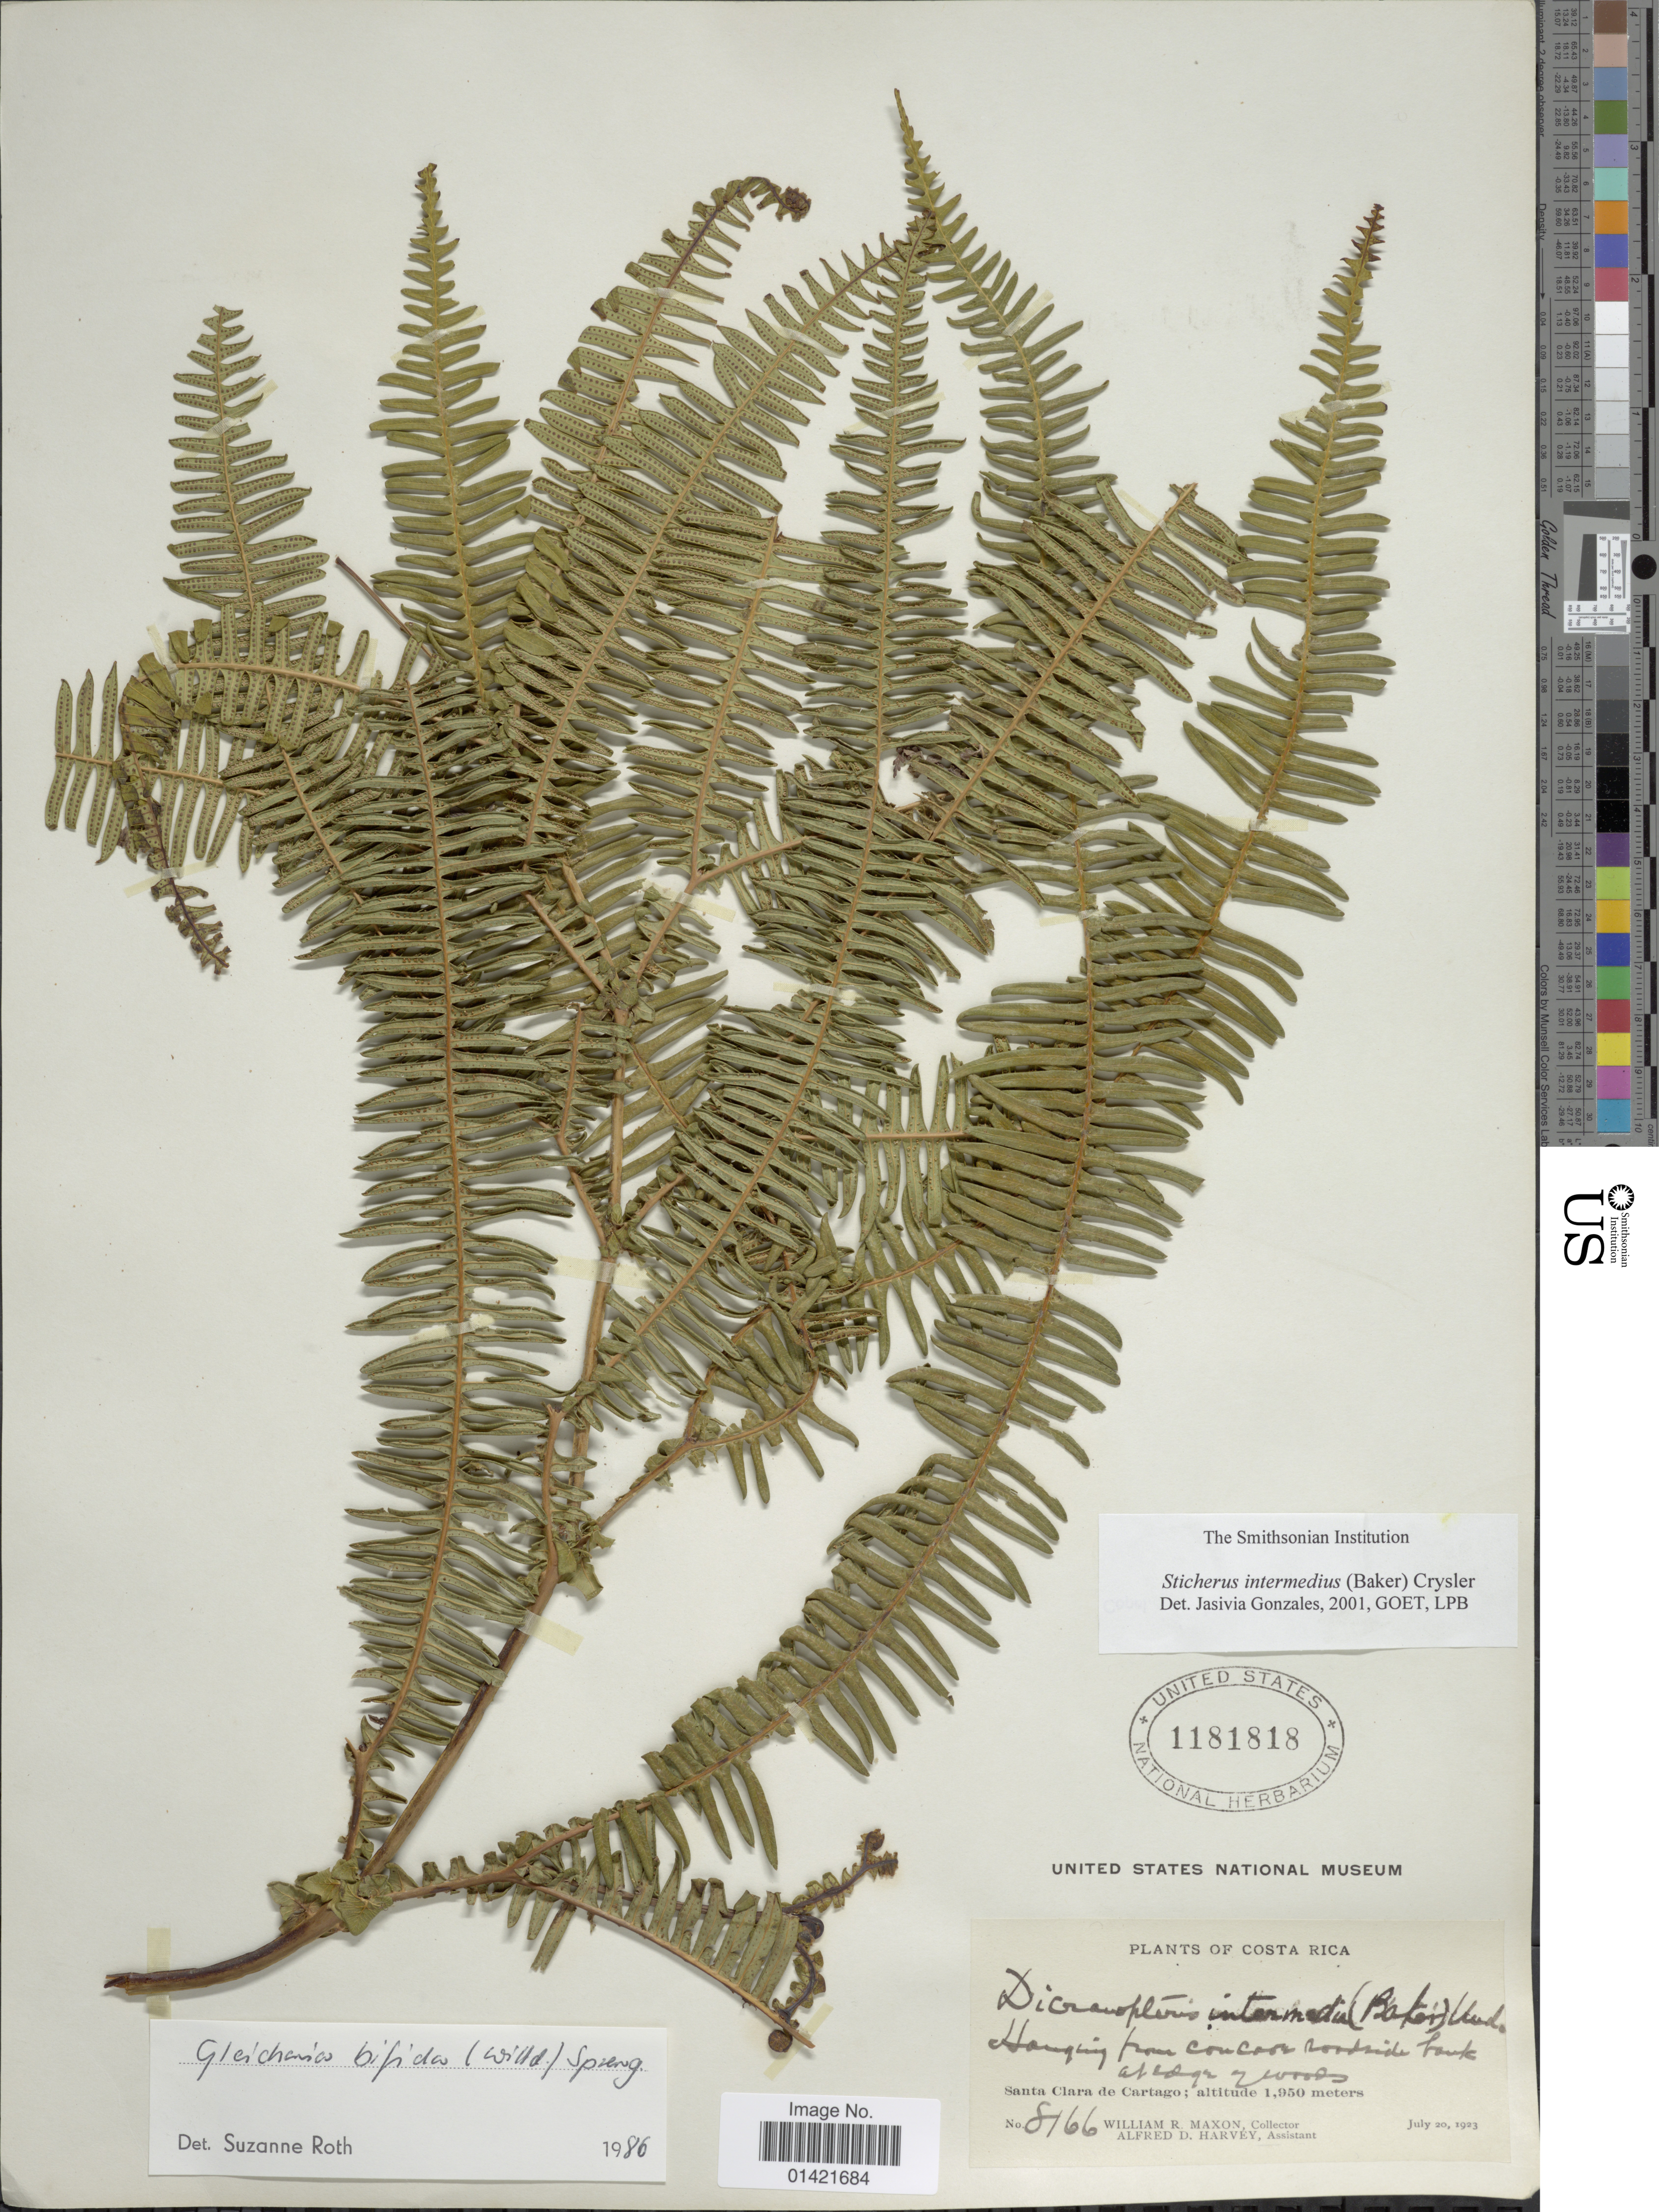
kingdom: Plantae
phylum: Tracheophyta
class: Polypodiopsida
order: Gleicheniales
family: Gleicheniaceae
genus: Sticherus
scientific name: Sticherus intermedius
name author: (Baker) Chrysler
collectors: W. R. Maxon & A. D. Harvey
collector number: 8166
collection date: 1923-07-20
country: Costa Rica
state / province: Cartago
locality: Santa Clara de Cartago. Hanging from concon roadside bank at edge of woods.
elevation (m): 1950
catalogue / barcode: US 1181818